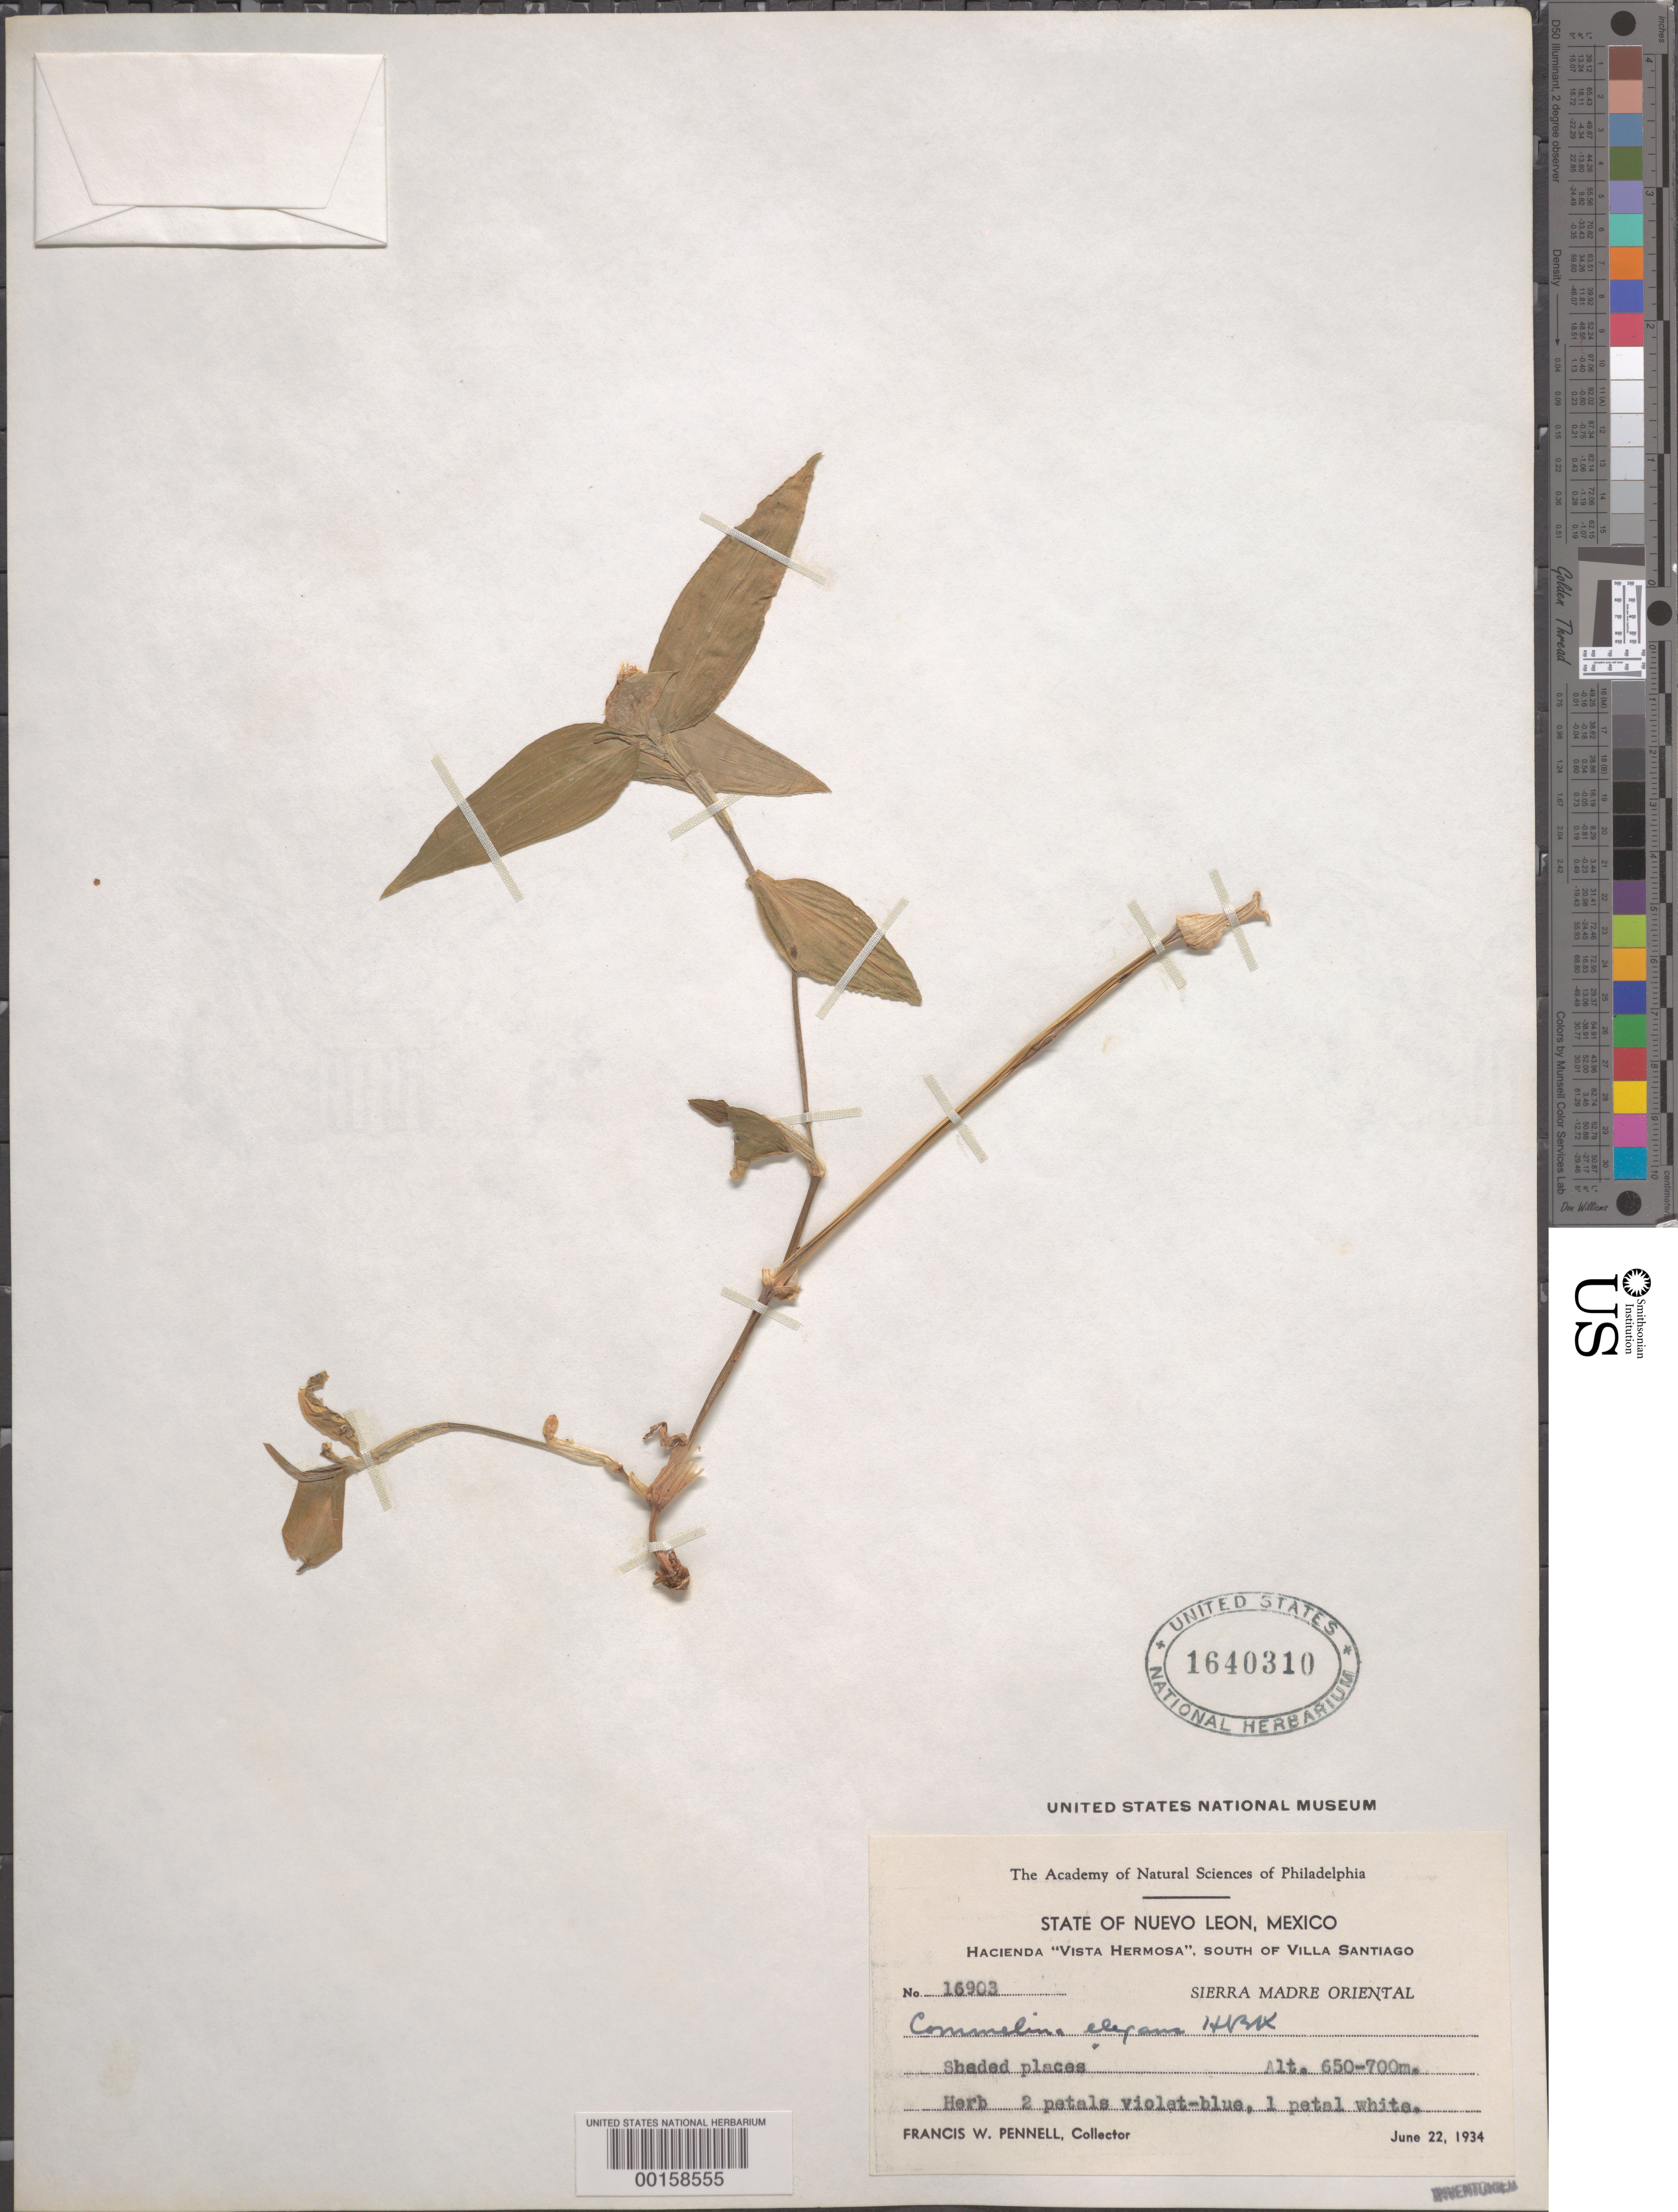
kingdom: Plantae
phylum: Tracheophyta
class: Liliopsida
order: Commelinales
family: Commelinaceae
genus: Commelina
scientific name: Commelina erecta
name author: L.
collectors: F. W. Pennell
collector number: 16903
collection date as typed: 22 Jun 1934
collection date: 1934-06-22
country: Mexico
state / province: Nuevo León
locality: Hacienda Vista Hermosa; S Villa Santiago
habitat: Shaded areas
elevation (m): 650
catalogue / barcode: US 1640310